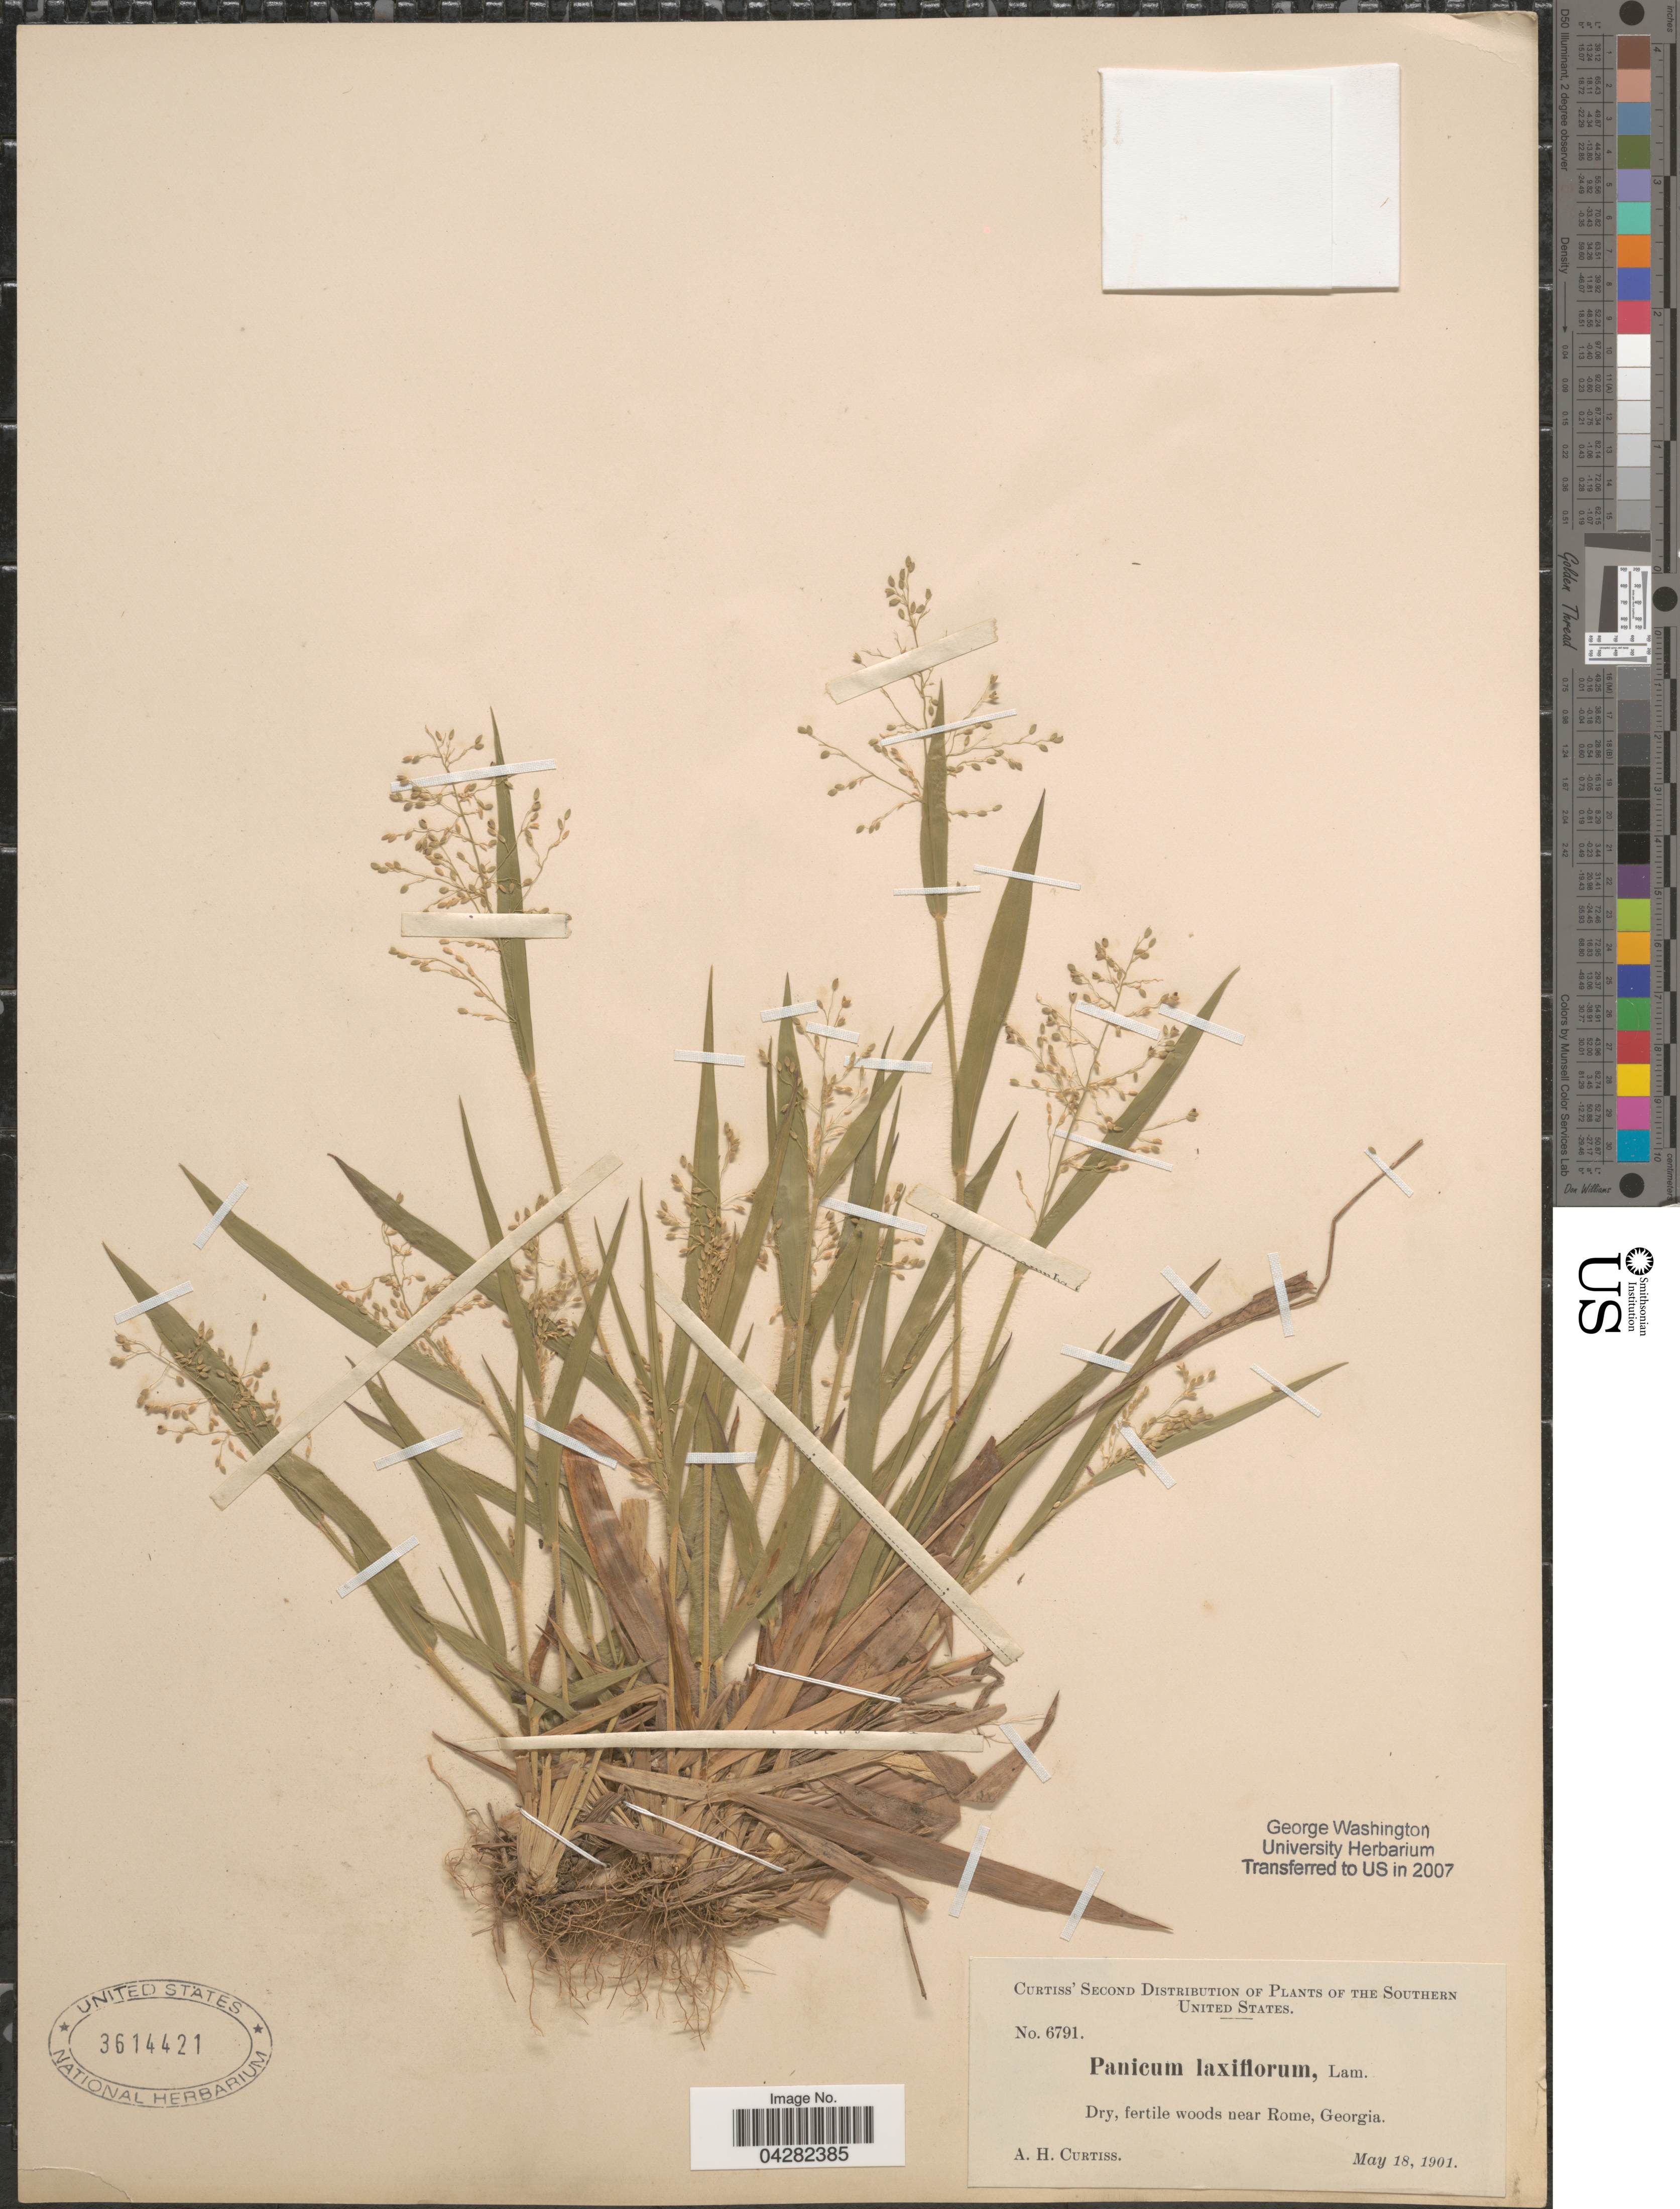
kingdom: Plantae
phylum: Tracheophyta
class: Liliopsida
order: Poales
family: Poaceae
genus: Dichanthelium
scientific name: Dichanthelium laxiflorum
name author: (Lam.) Gould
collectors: A. H. Curtiss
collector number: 6791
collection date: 1901-05-18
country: United States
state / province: Georgia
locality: Southern United States. Near Rome.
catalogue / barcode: US 3614421